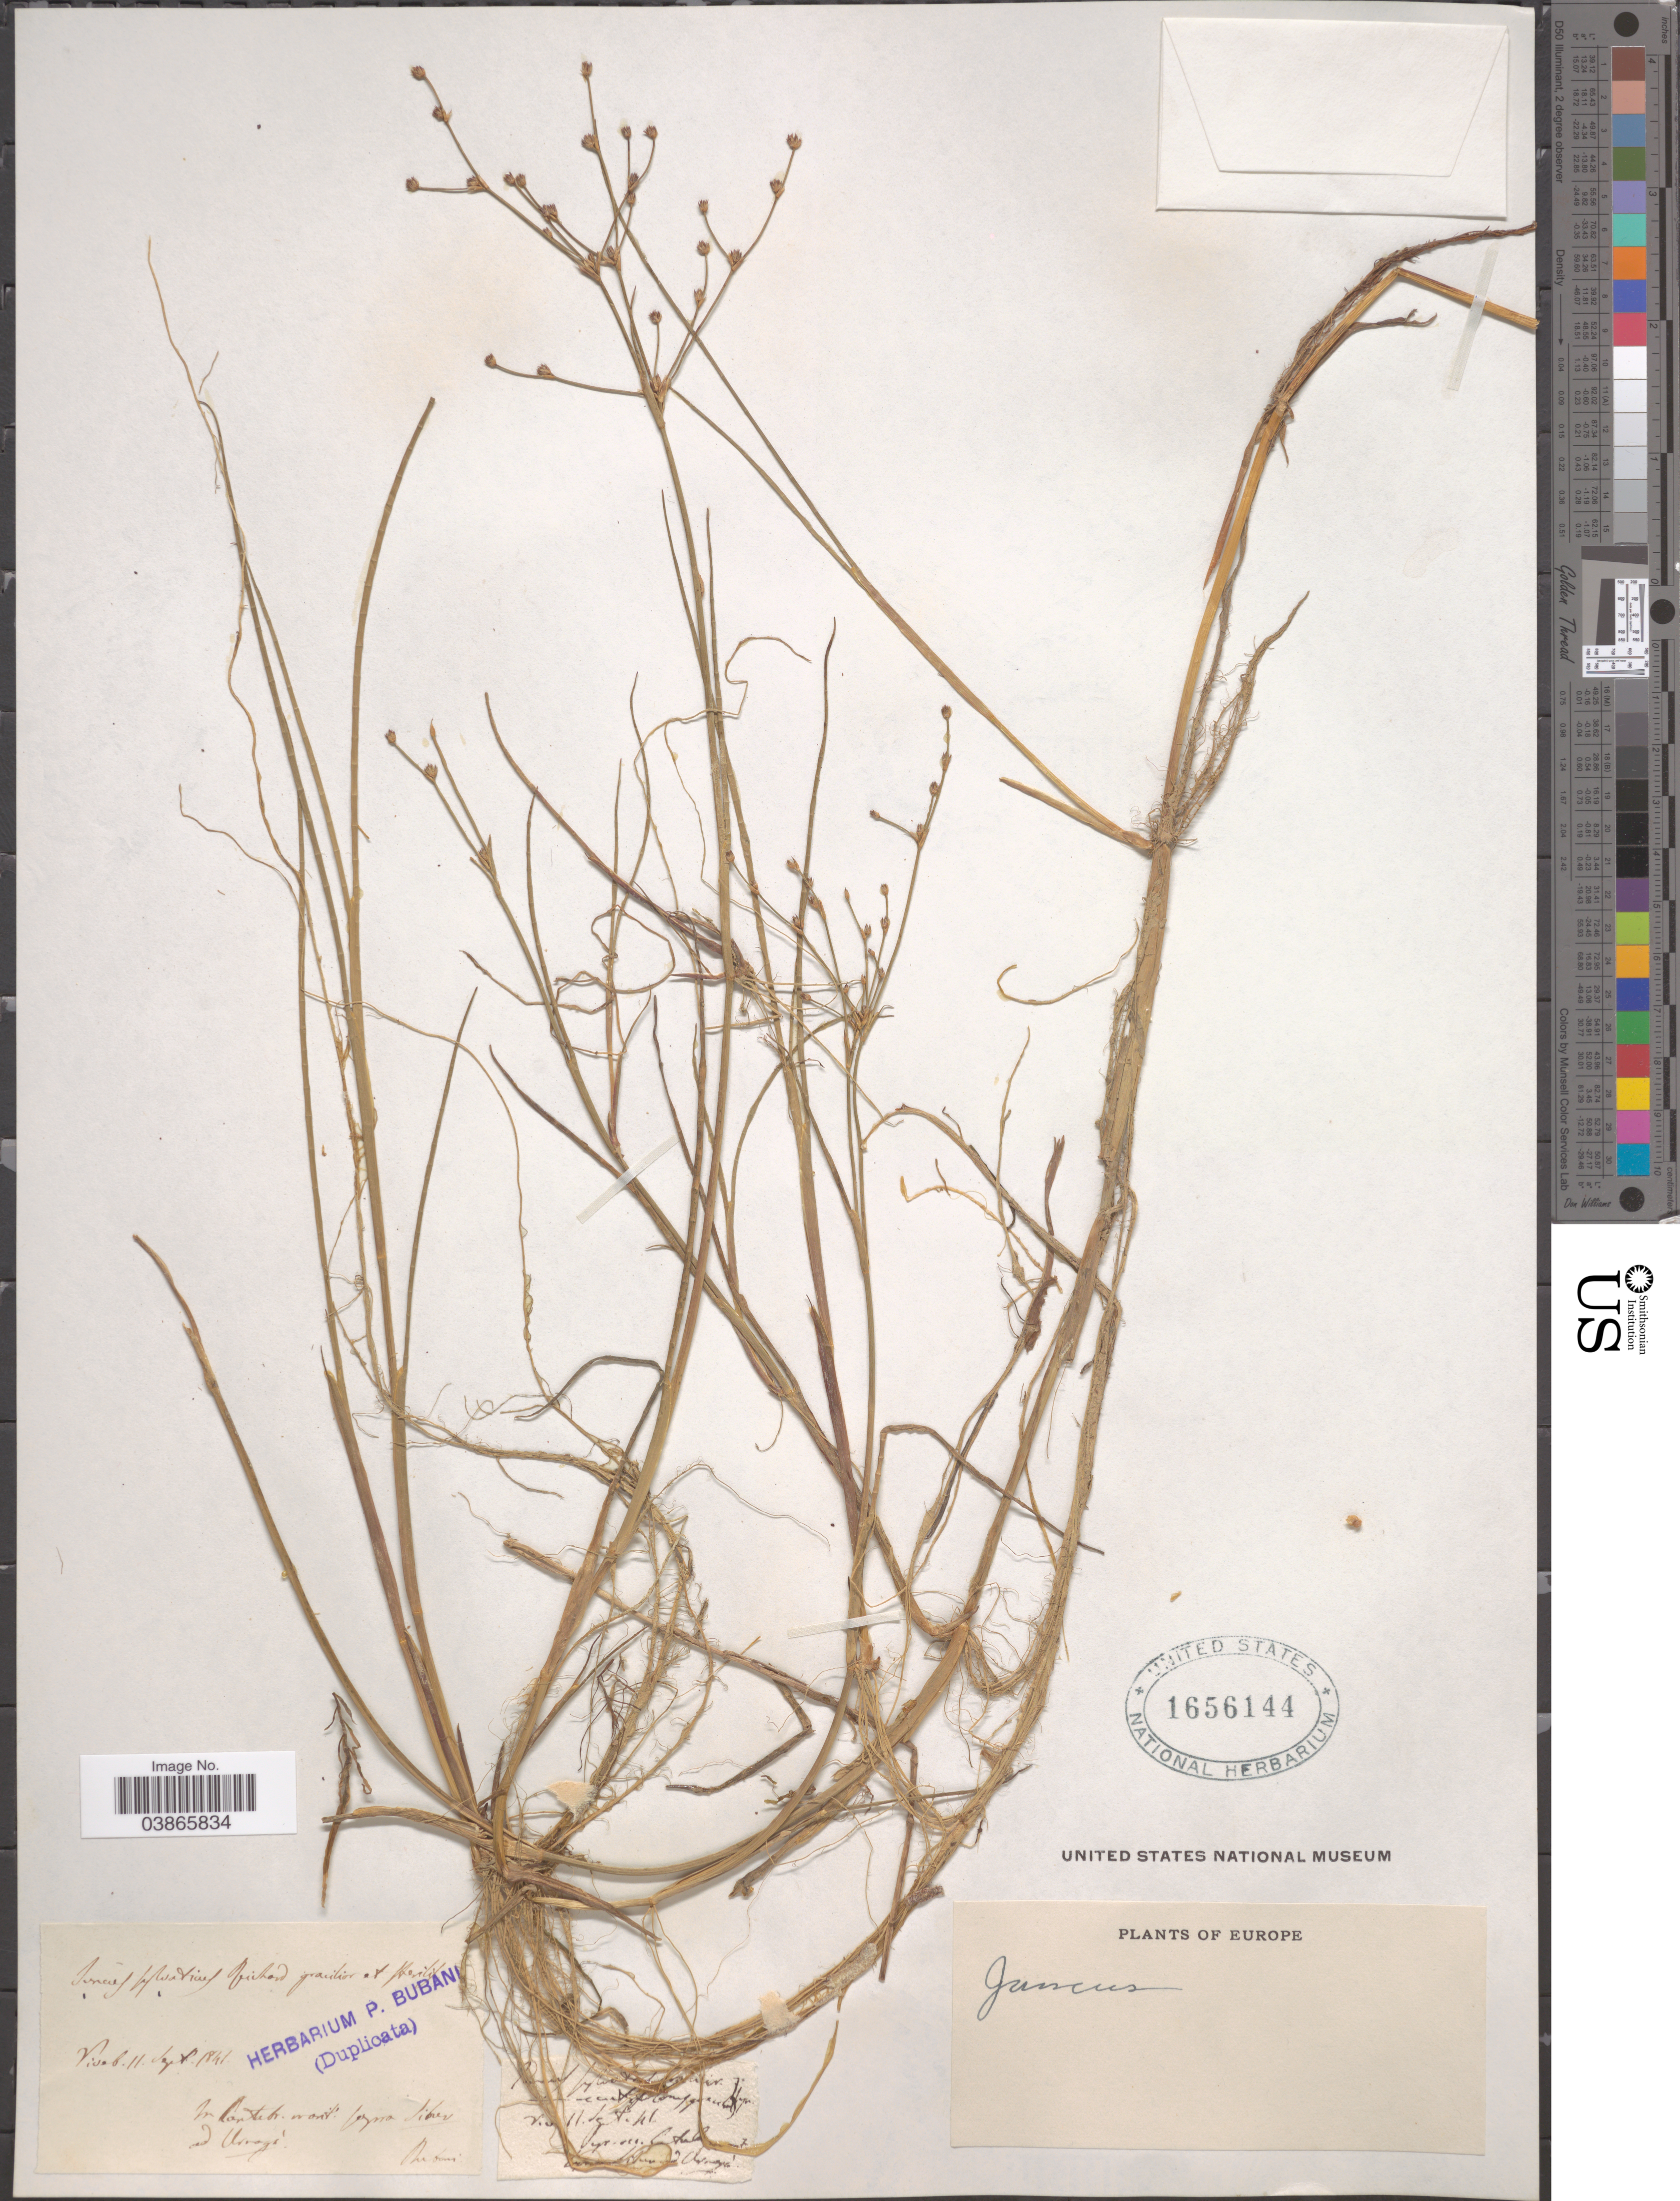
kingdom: Plantae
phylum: Tracheophyta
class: Liliopsida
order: Poales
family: Juncaceae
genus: Juncus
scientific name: Juncus sp.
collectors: P. Bubani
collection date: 1841-09-11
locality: Europe. In Lauterb mont [illegible text] ad Urangi. [interpreted]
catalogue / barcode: US 1656144